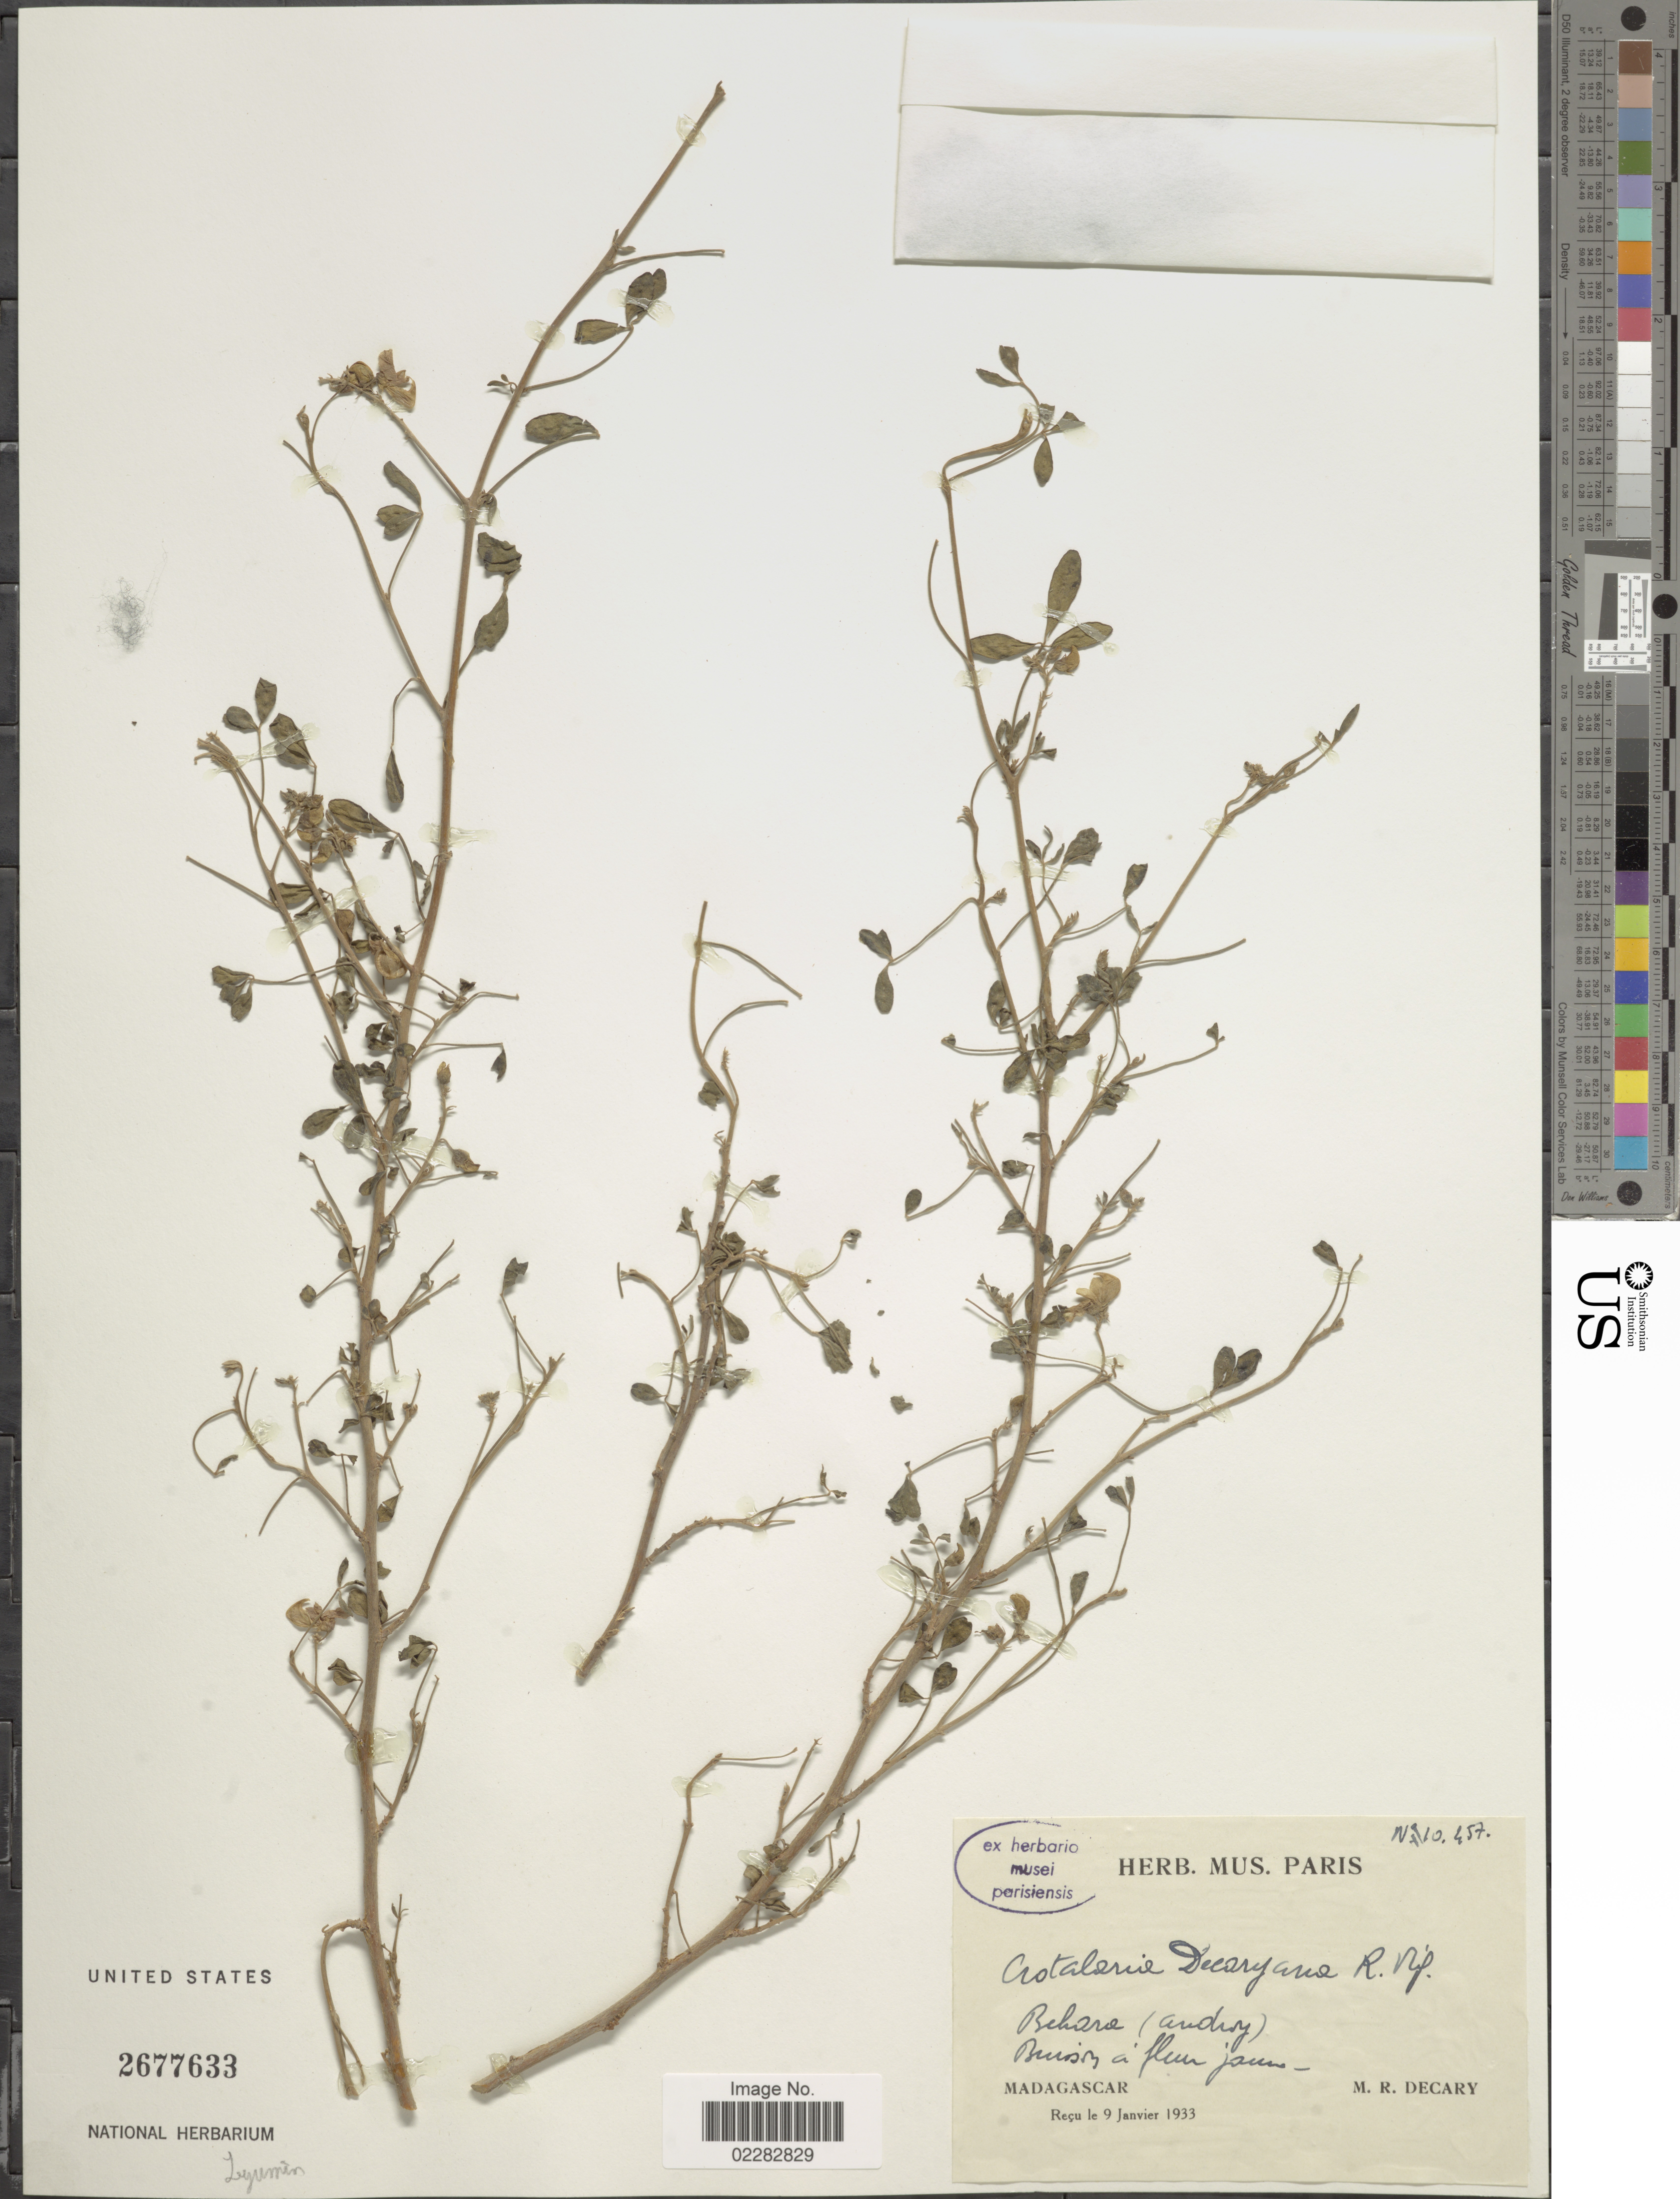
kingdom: Plantae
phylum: Tracheophyta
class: Magnoliopsida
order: Fabales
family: Fabaceae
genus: Crotalaria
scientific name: Crotalaria decaryana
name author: R. Vig.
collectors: R. Decary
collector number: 10457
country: Madagascar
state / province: Androy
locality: Behara (Androy)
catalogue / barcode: US 2677633